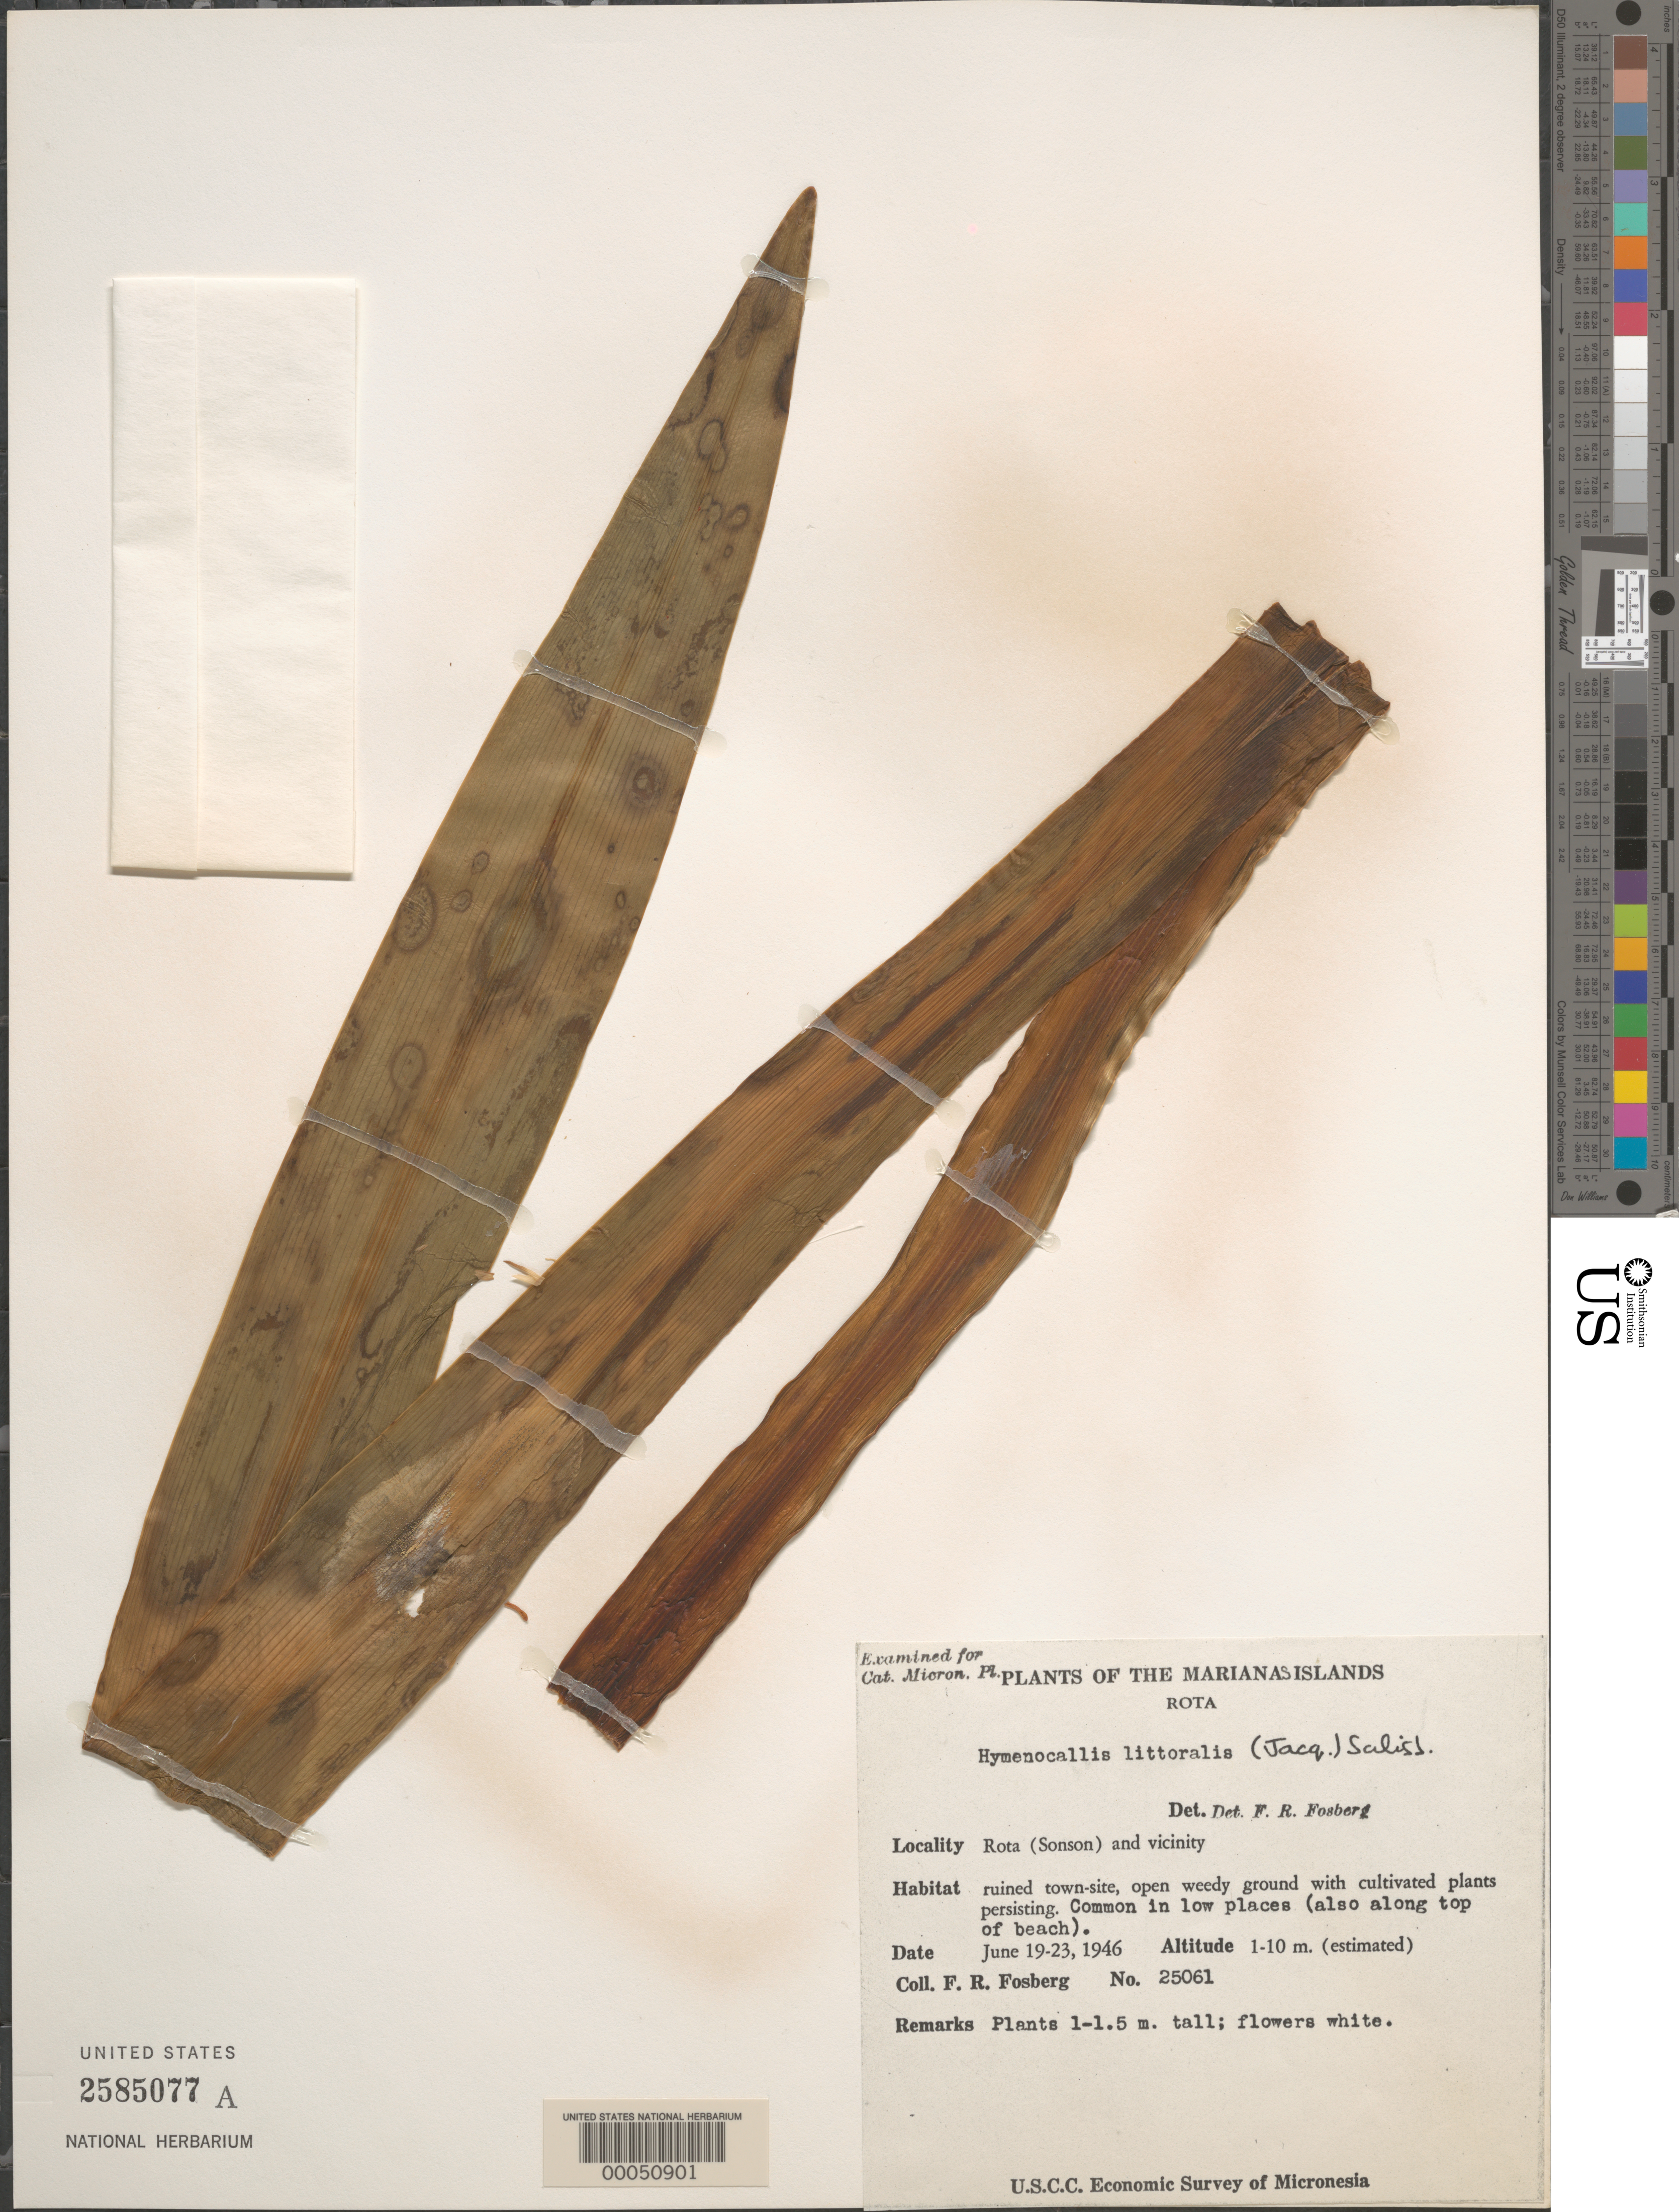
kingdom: Plantae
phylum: Tracheophyta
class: Liliopsida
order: Asparagales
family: Amaryllidaceae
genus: Hymenocallis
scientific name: Hymenocallis littoralis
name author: (Jacq.) Salisb.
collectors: F. R. Fosberg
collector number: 25061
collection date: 1946-06-19/1946-06-23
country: Northern Mariana Islands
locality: The Marianas Islands. Rota. Rota (Sonson) and vicinity. Common in low places (also along top of beach).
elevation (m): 1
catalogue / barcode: US 2585077A